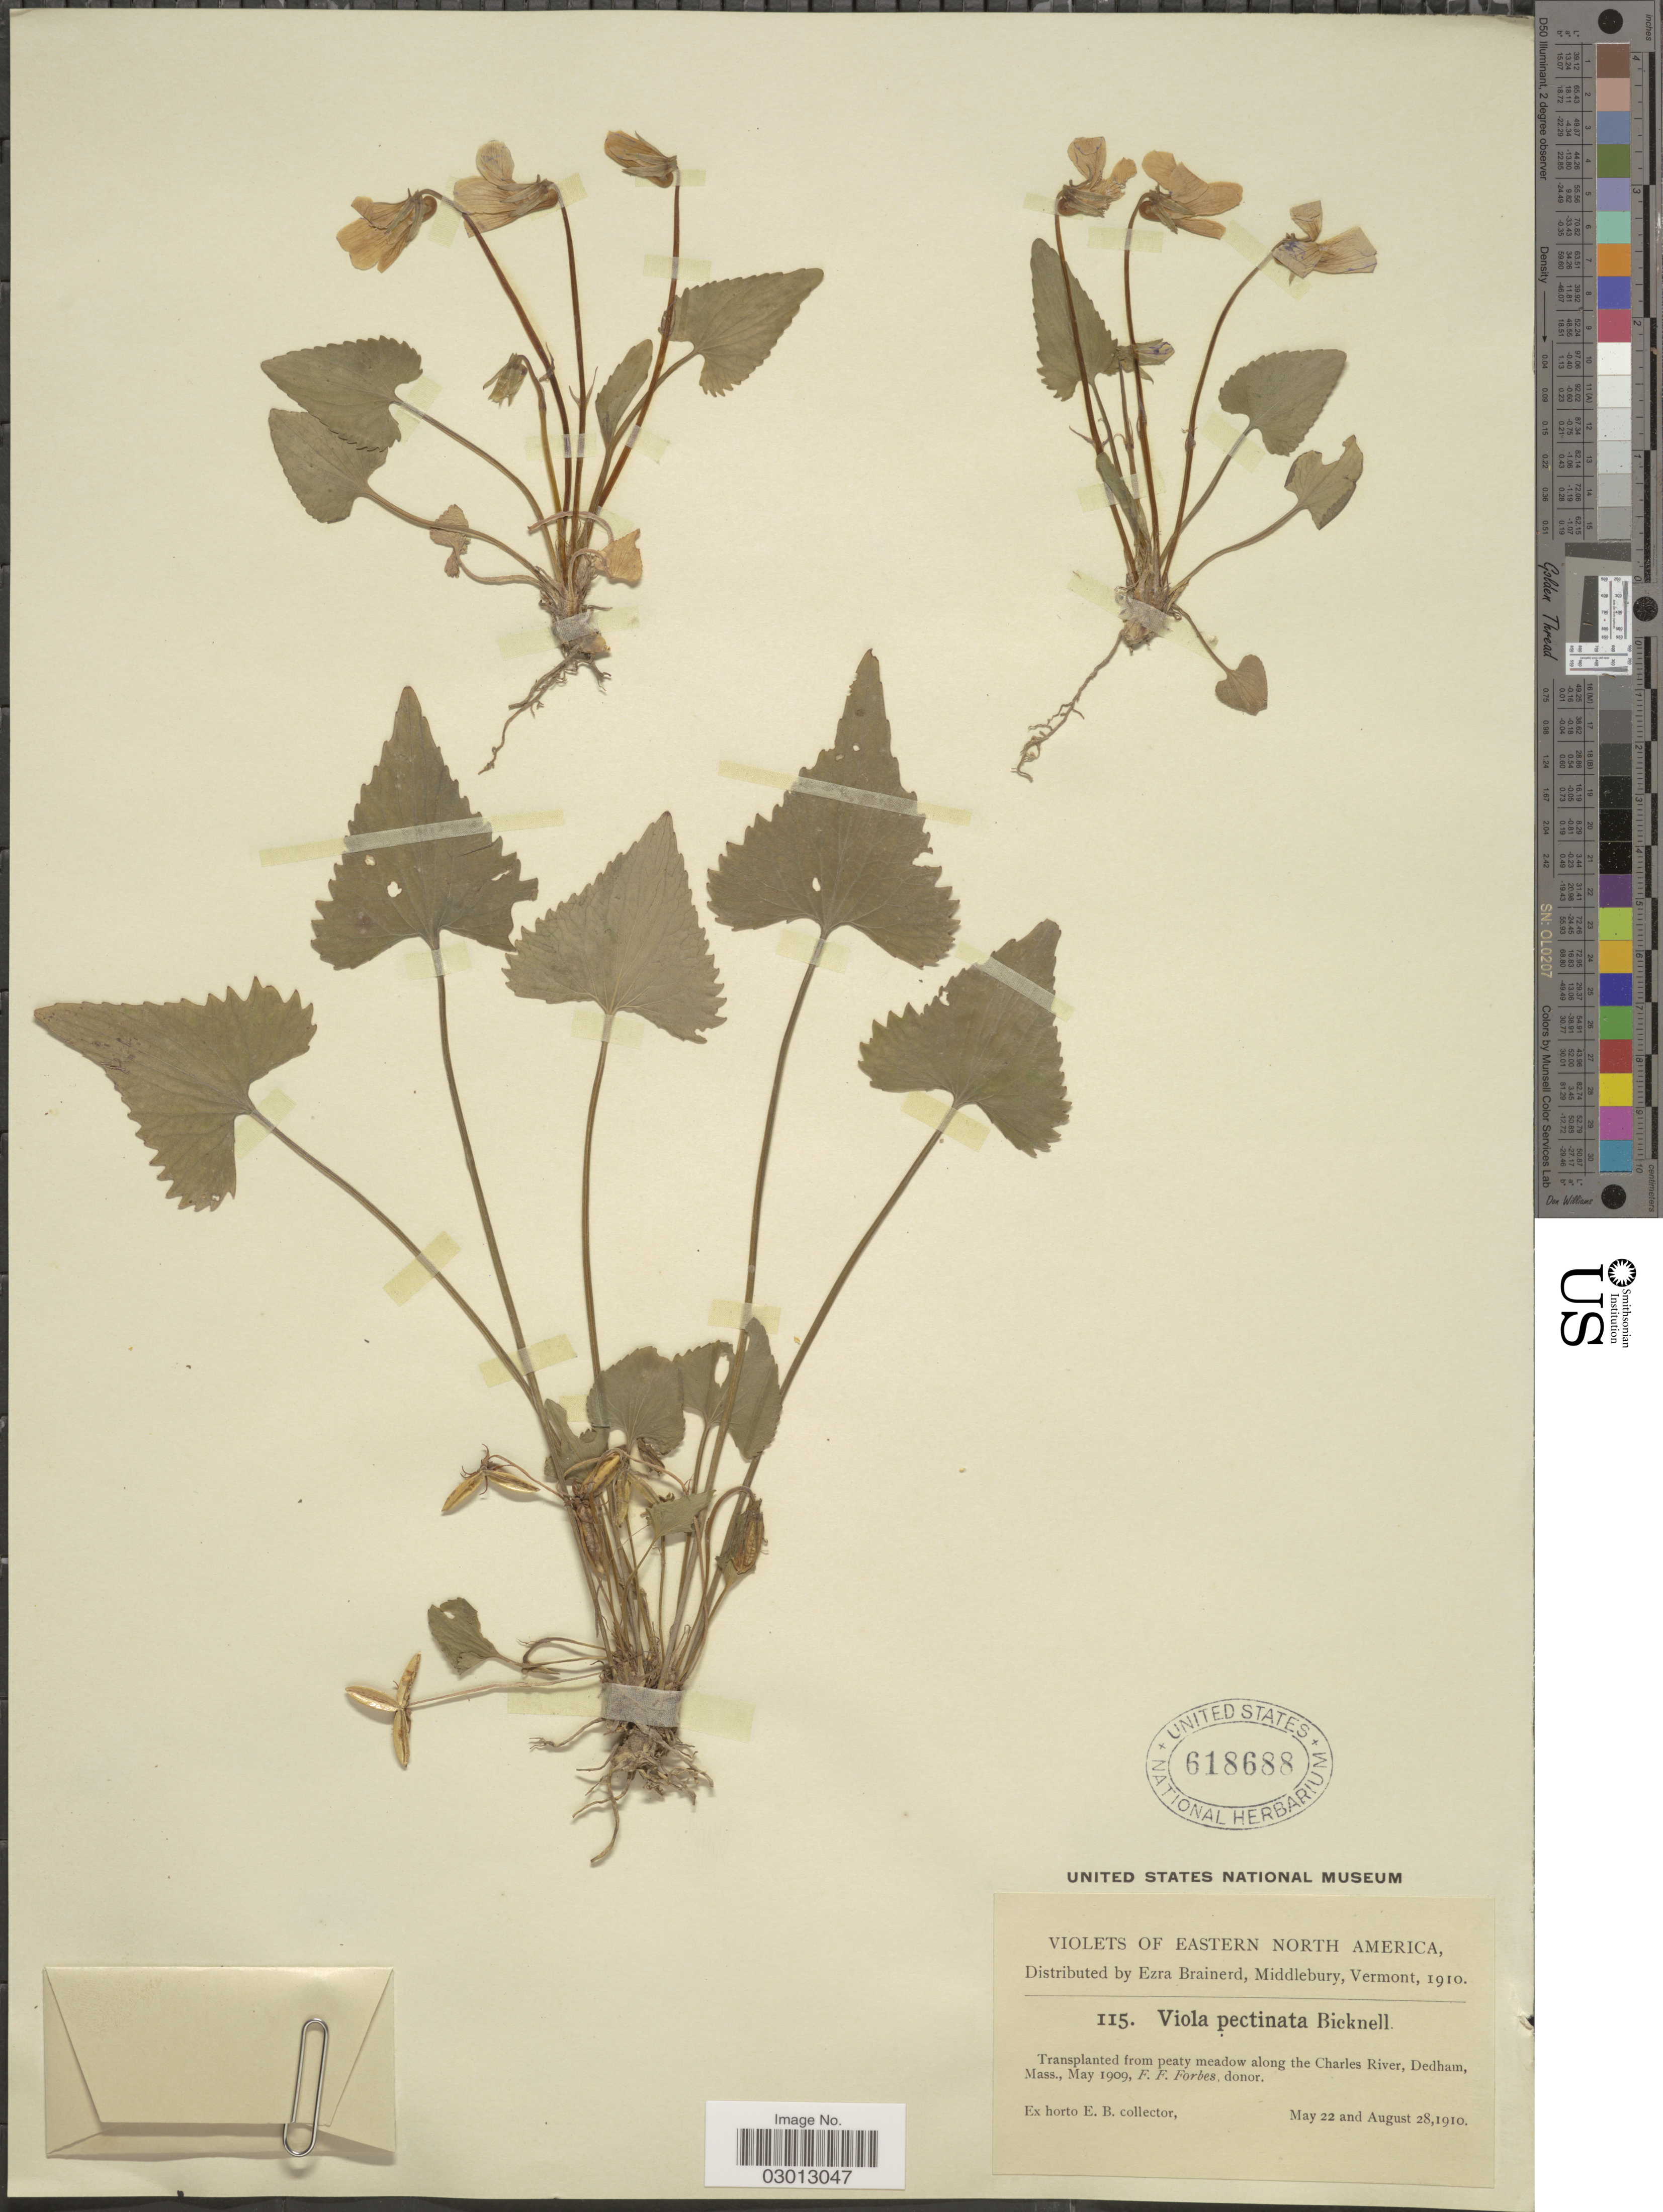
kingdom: Plantae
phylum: Tracheophyta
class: Magnoliopsida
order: Malpighiales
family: Violaceae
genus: Viola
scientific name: Viola pectinata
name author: E.P. Bicknell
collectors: ex herb. Ezra Brainerd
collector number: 115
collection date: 1910-05-22/1910-08-28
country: United States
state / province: Massachusetts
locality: Eastern North America. Transplanted from peaty meadow along the Charles River, Dedham, Mass.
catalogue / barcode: US 618688